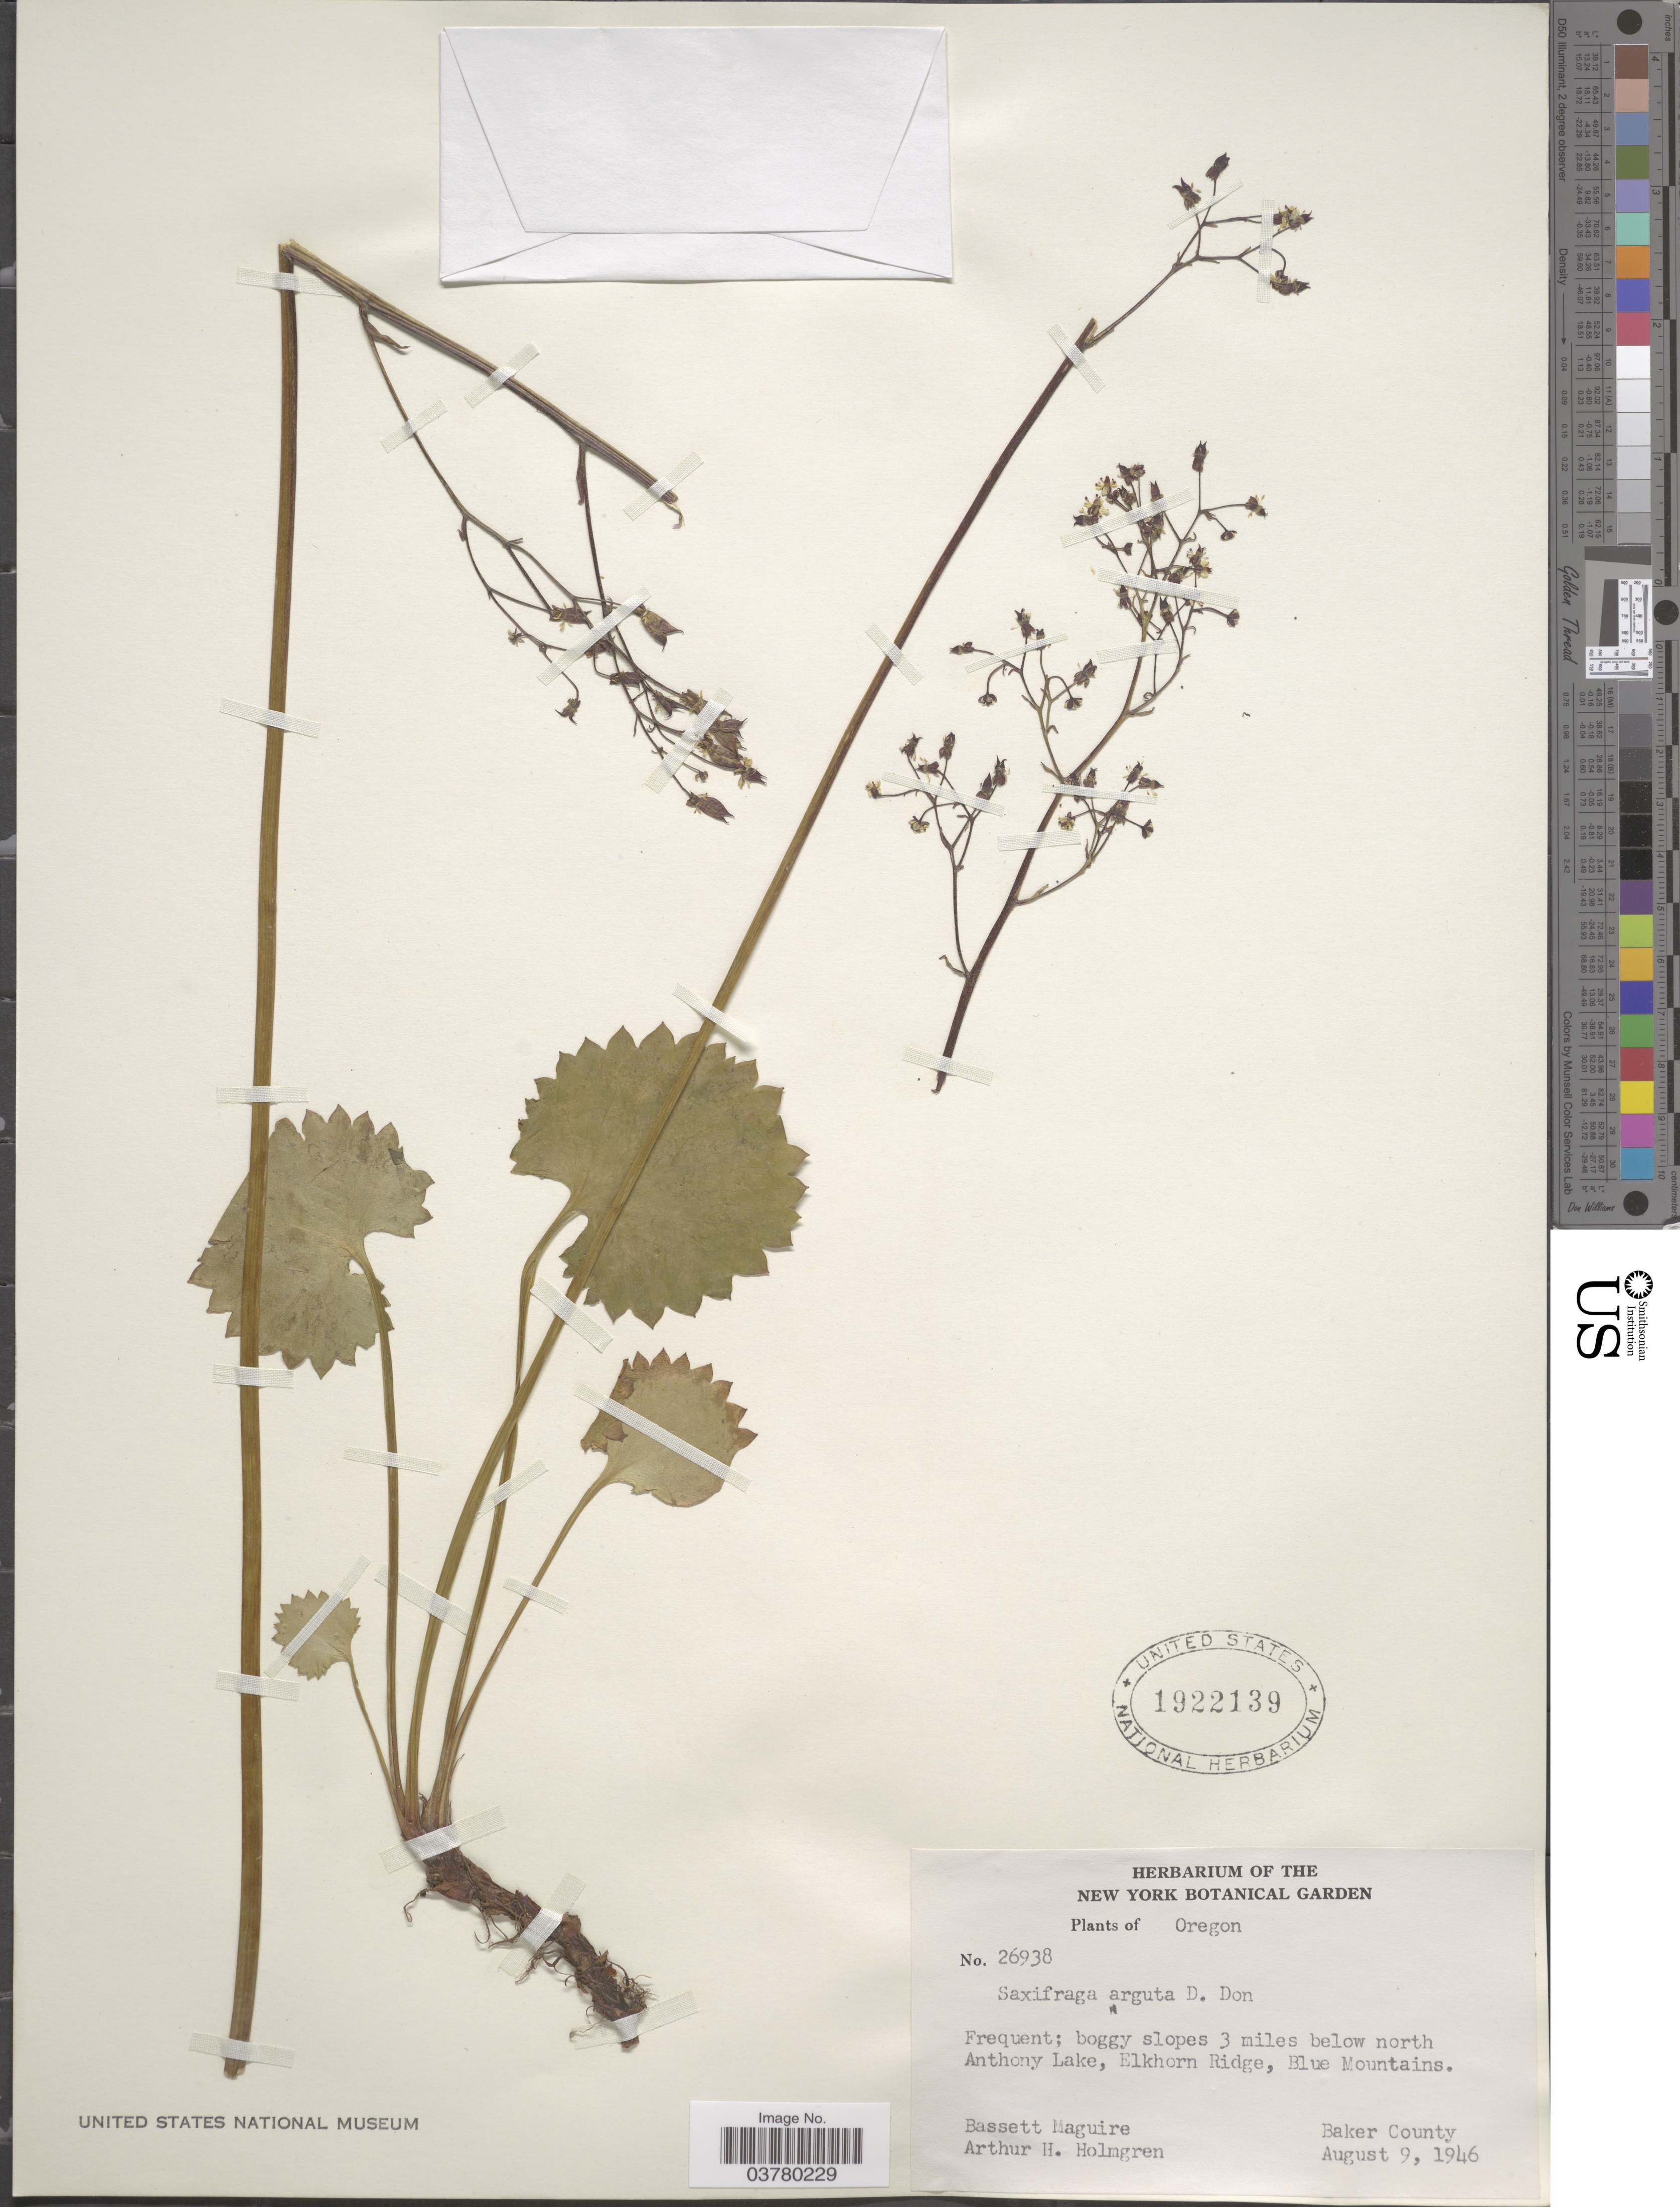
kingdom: Plantae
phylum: Tracheophyta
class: Magnoliopsida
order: Saxifragales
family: Saxifragaceae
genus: Micranthes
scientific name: Micranthes odontoloma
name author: (Piper) A. Heller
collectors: B. Maguire & A. H. Holmgren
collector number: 26938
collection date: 1946-08-09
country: United States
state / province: Oregon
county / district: Baker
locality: Boggy slopes 3 miles below north Anthony Lake, Elkhorn Ridge, Blue Mountains. Baker County.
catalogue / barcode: US 1922139